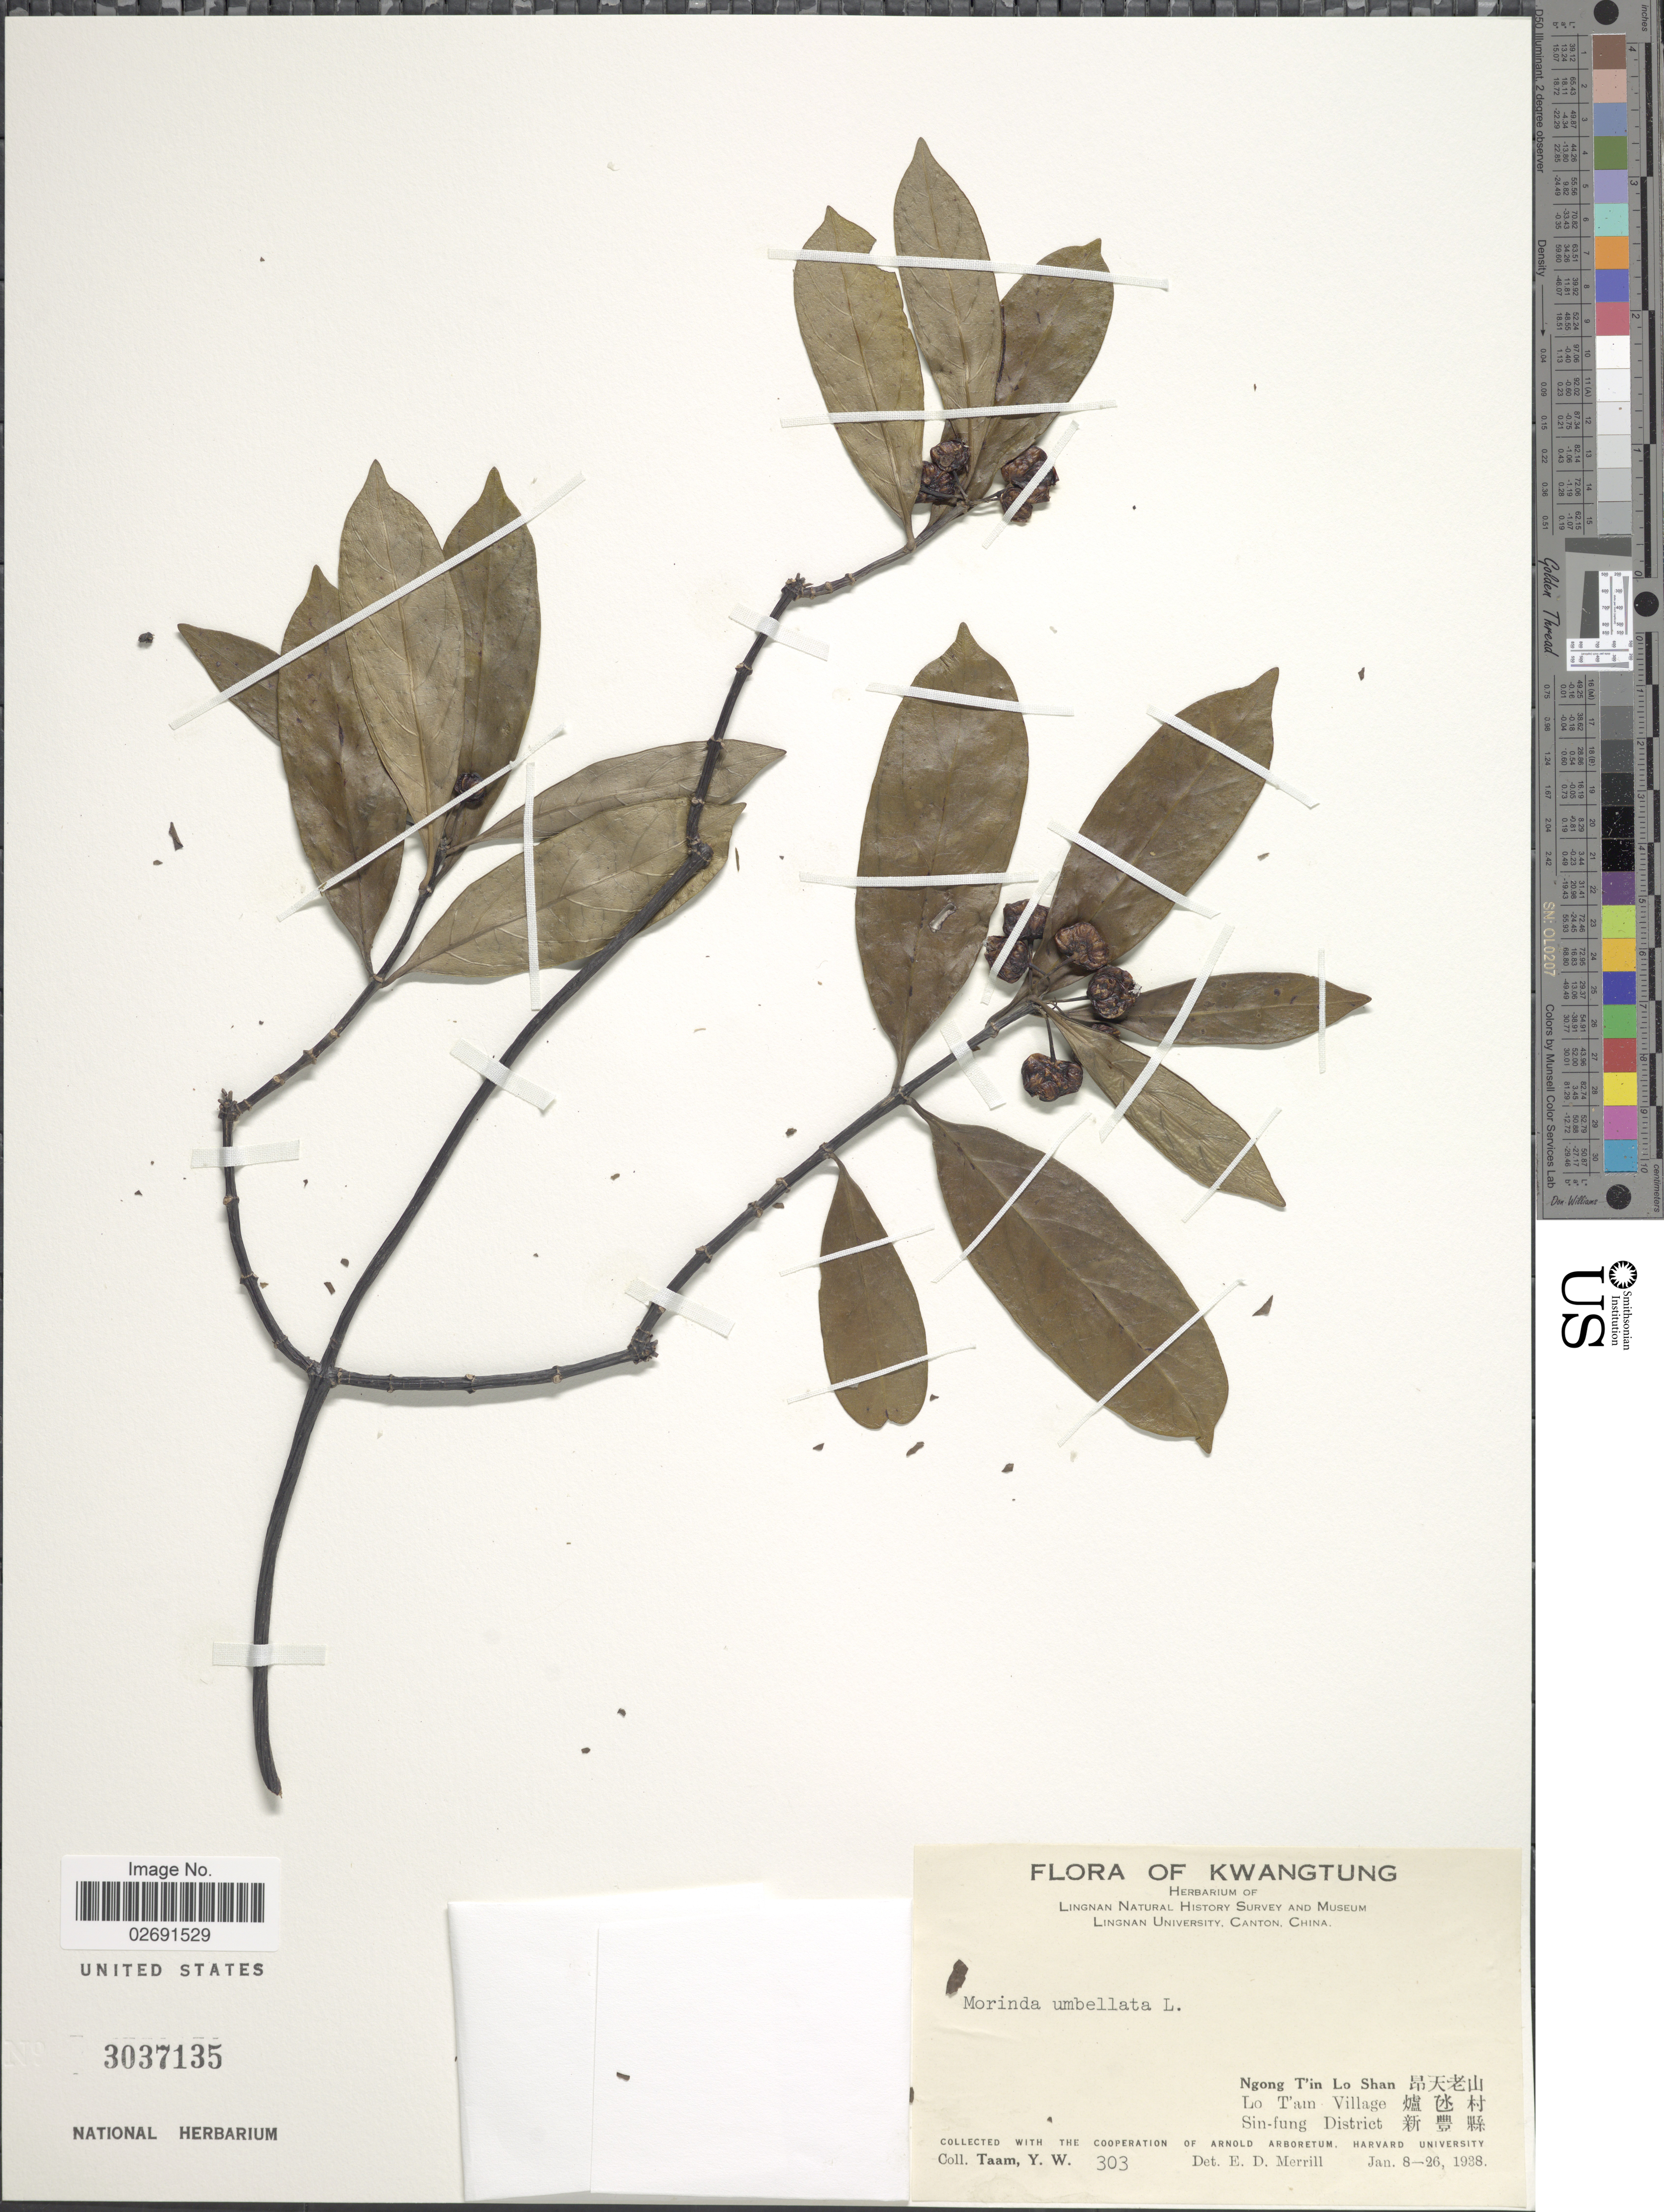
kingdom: Plantae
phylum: Tracheophyta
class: Magnoliopsida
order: Gentianales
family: Rubiaceae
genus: Gynochthodes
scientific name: Gynochthodes umbellata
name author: (L.) Razafim. & B. Bremer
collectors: Y. W. Taam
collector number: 303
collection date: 1938-01-08/1938-01-26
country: China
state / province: Guangdong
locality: Kwangtung, Ngong T'in Lo Shan, Lo T'am Village, Sin-fung District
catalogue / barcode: US 3037135